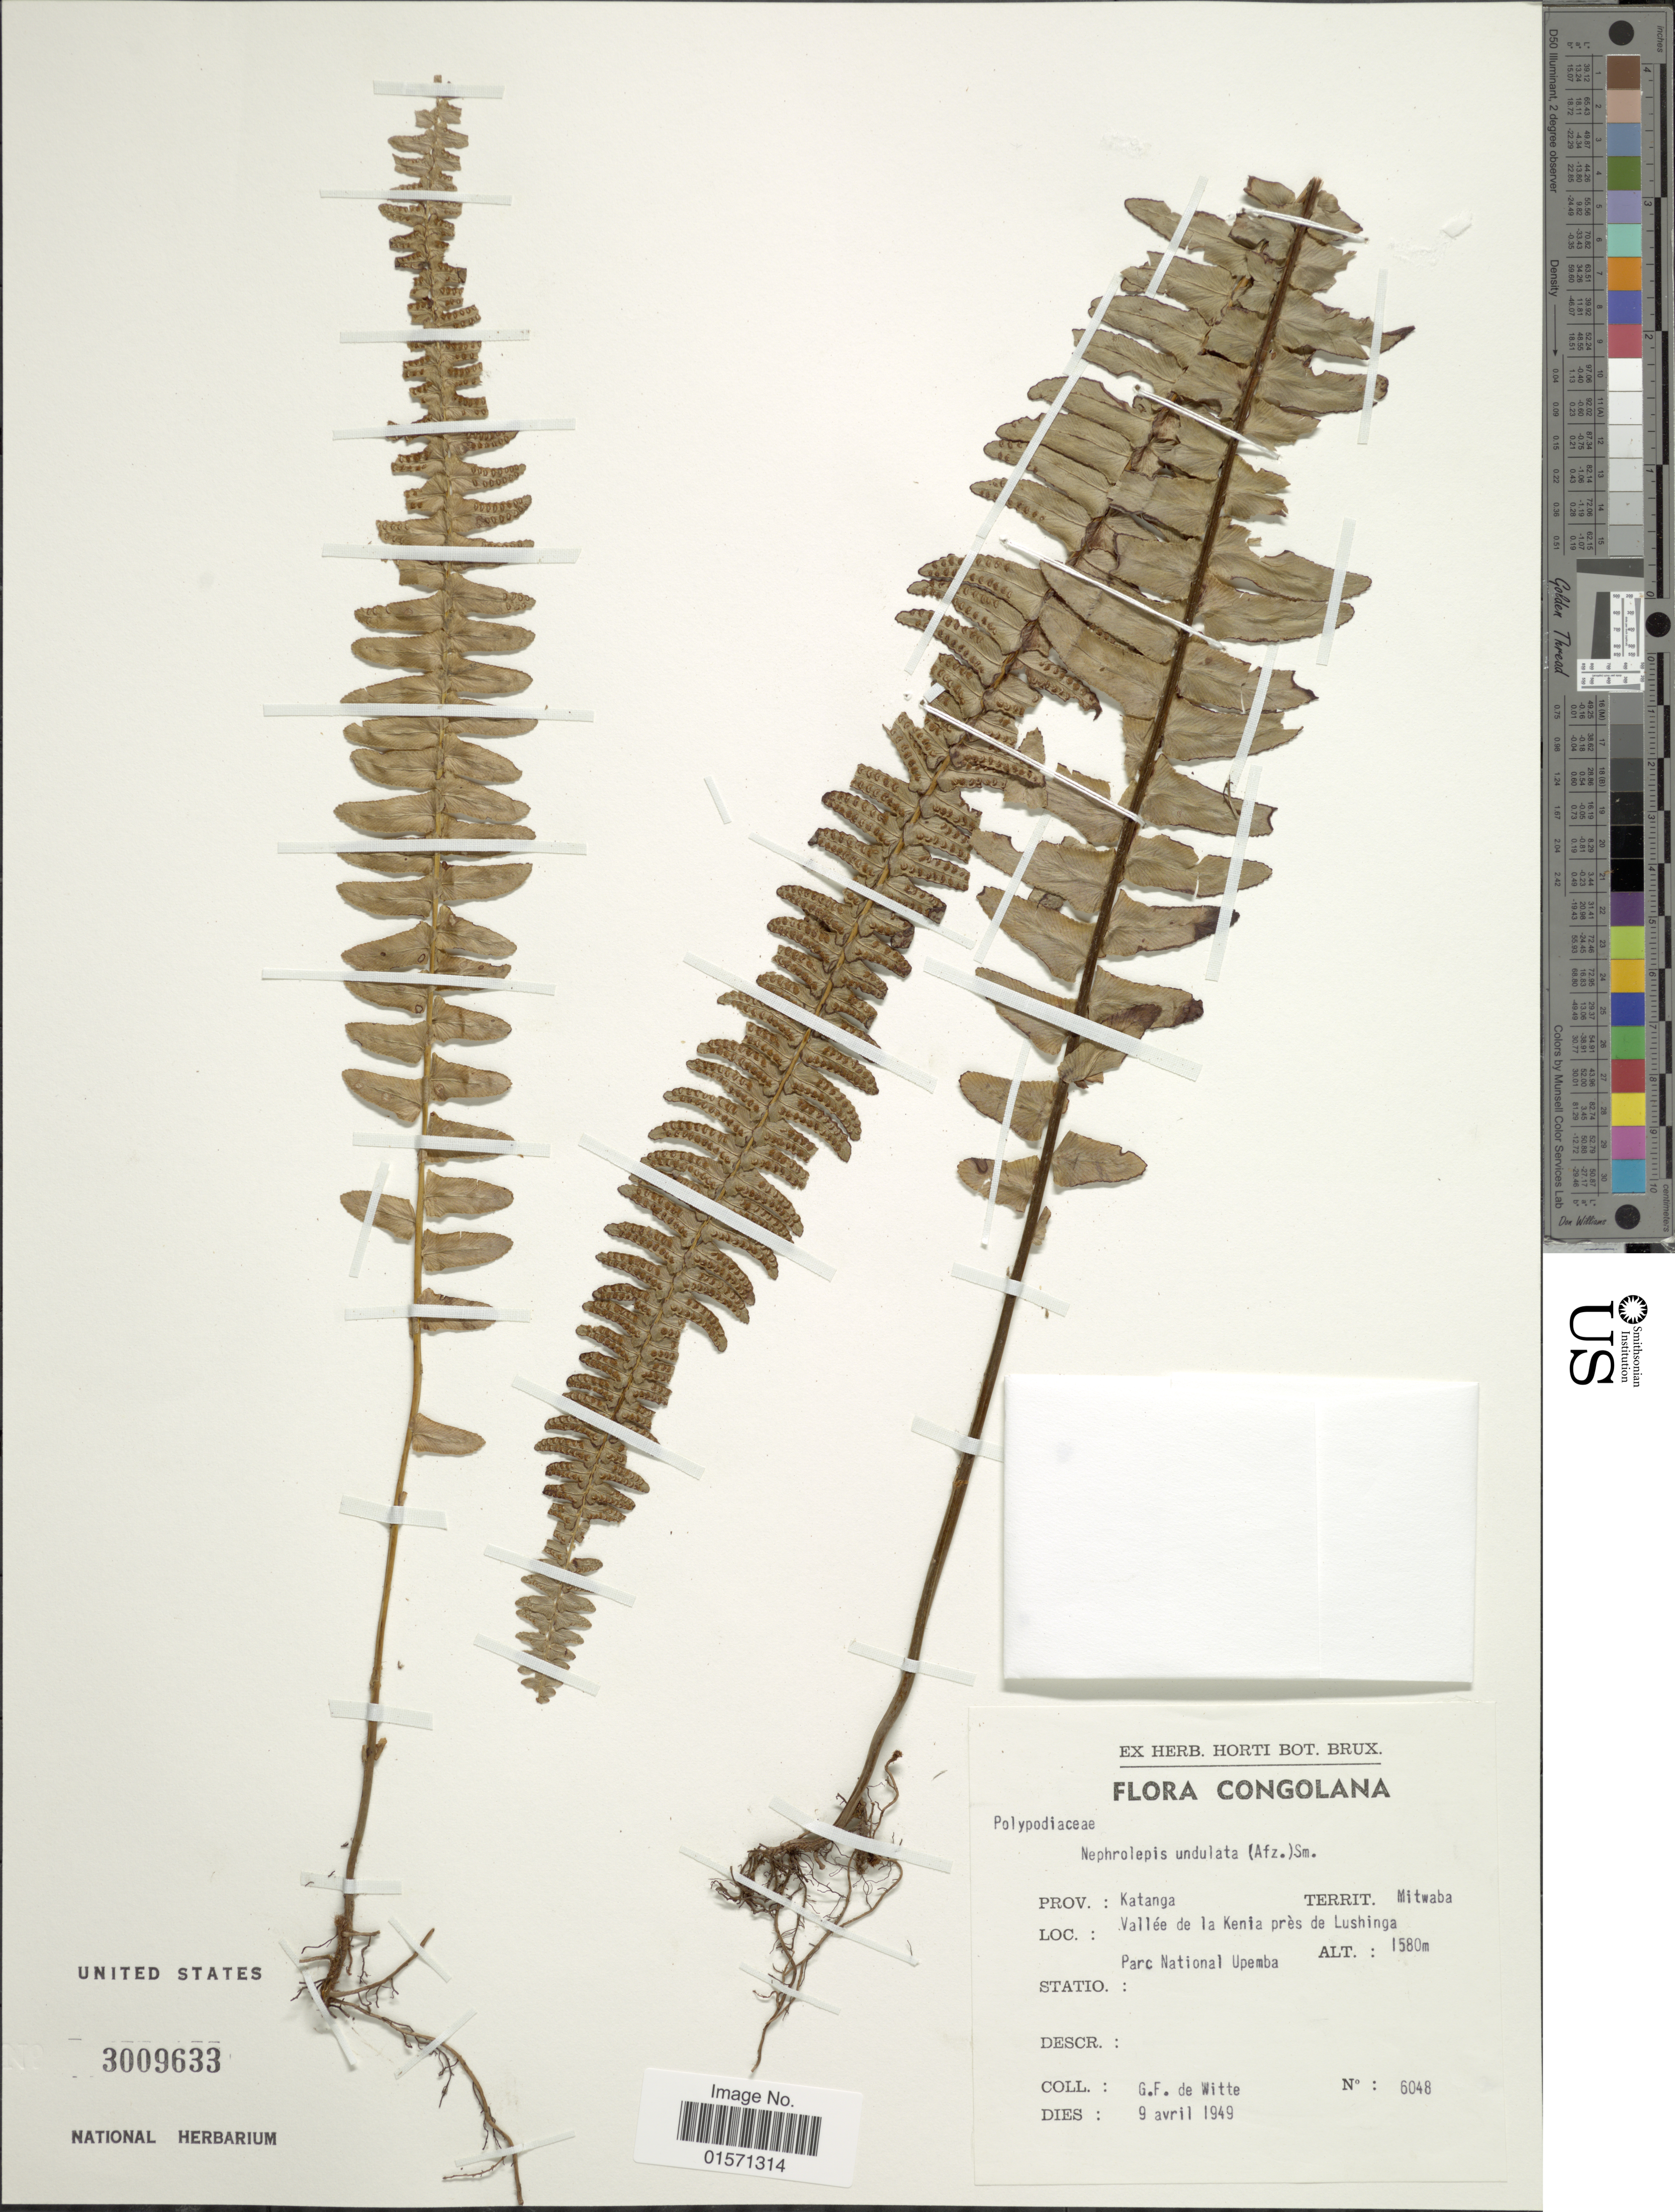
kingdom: Plantae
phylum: Tracheophyta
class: Polypodiopsida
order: Polypodiales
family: Nephrolepidaceae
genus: Nephrolepis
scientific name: Nephrolepis undulata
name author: J. Sm.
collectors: G. de Witte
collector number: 6048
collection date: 1949-04-09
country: Congo, Democratic Republic of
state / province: Haut-Katanga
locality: Congolana. Territ. Mitwaba. Vallée de la kenia prés de Lushinga Parc National Upemba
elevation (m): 1580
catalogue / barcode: US 3009633